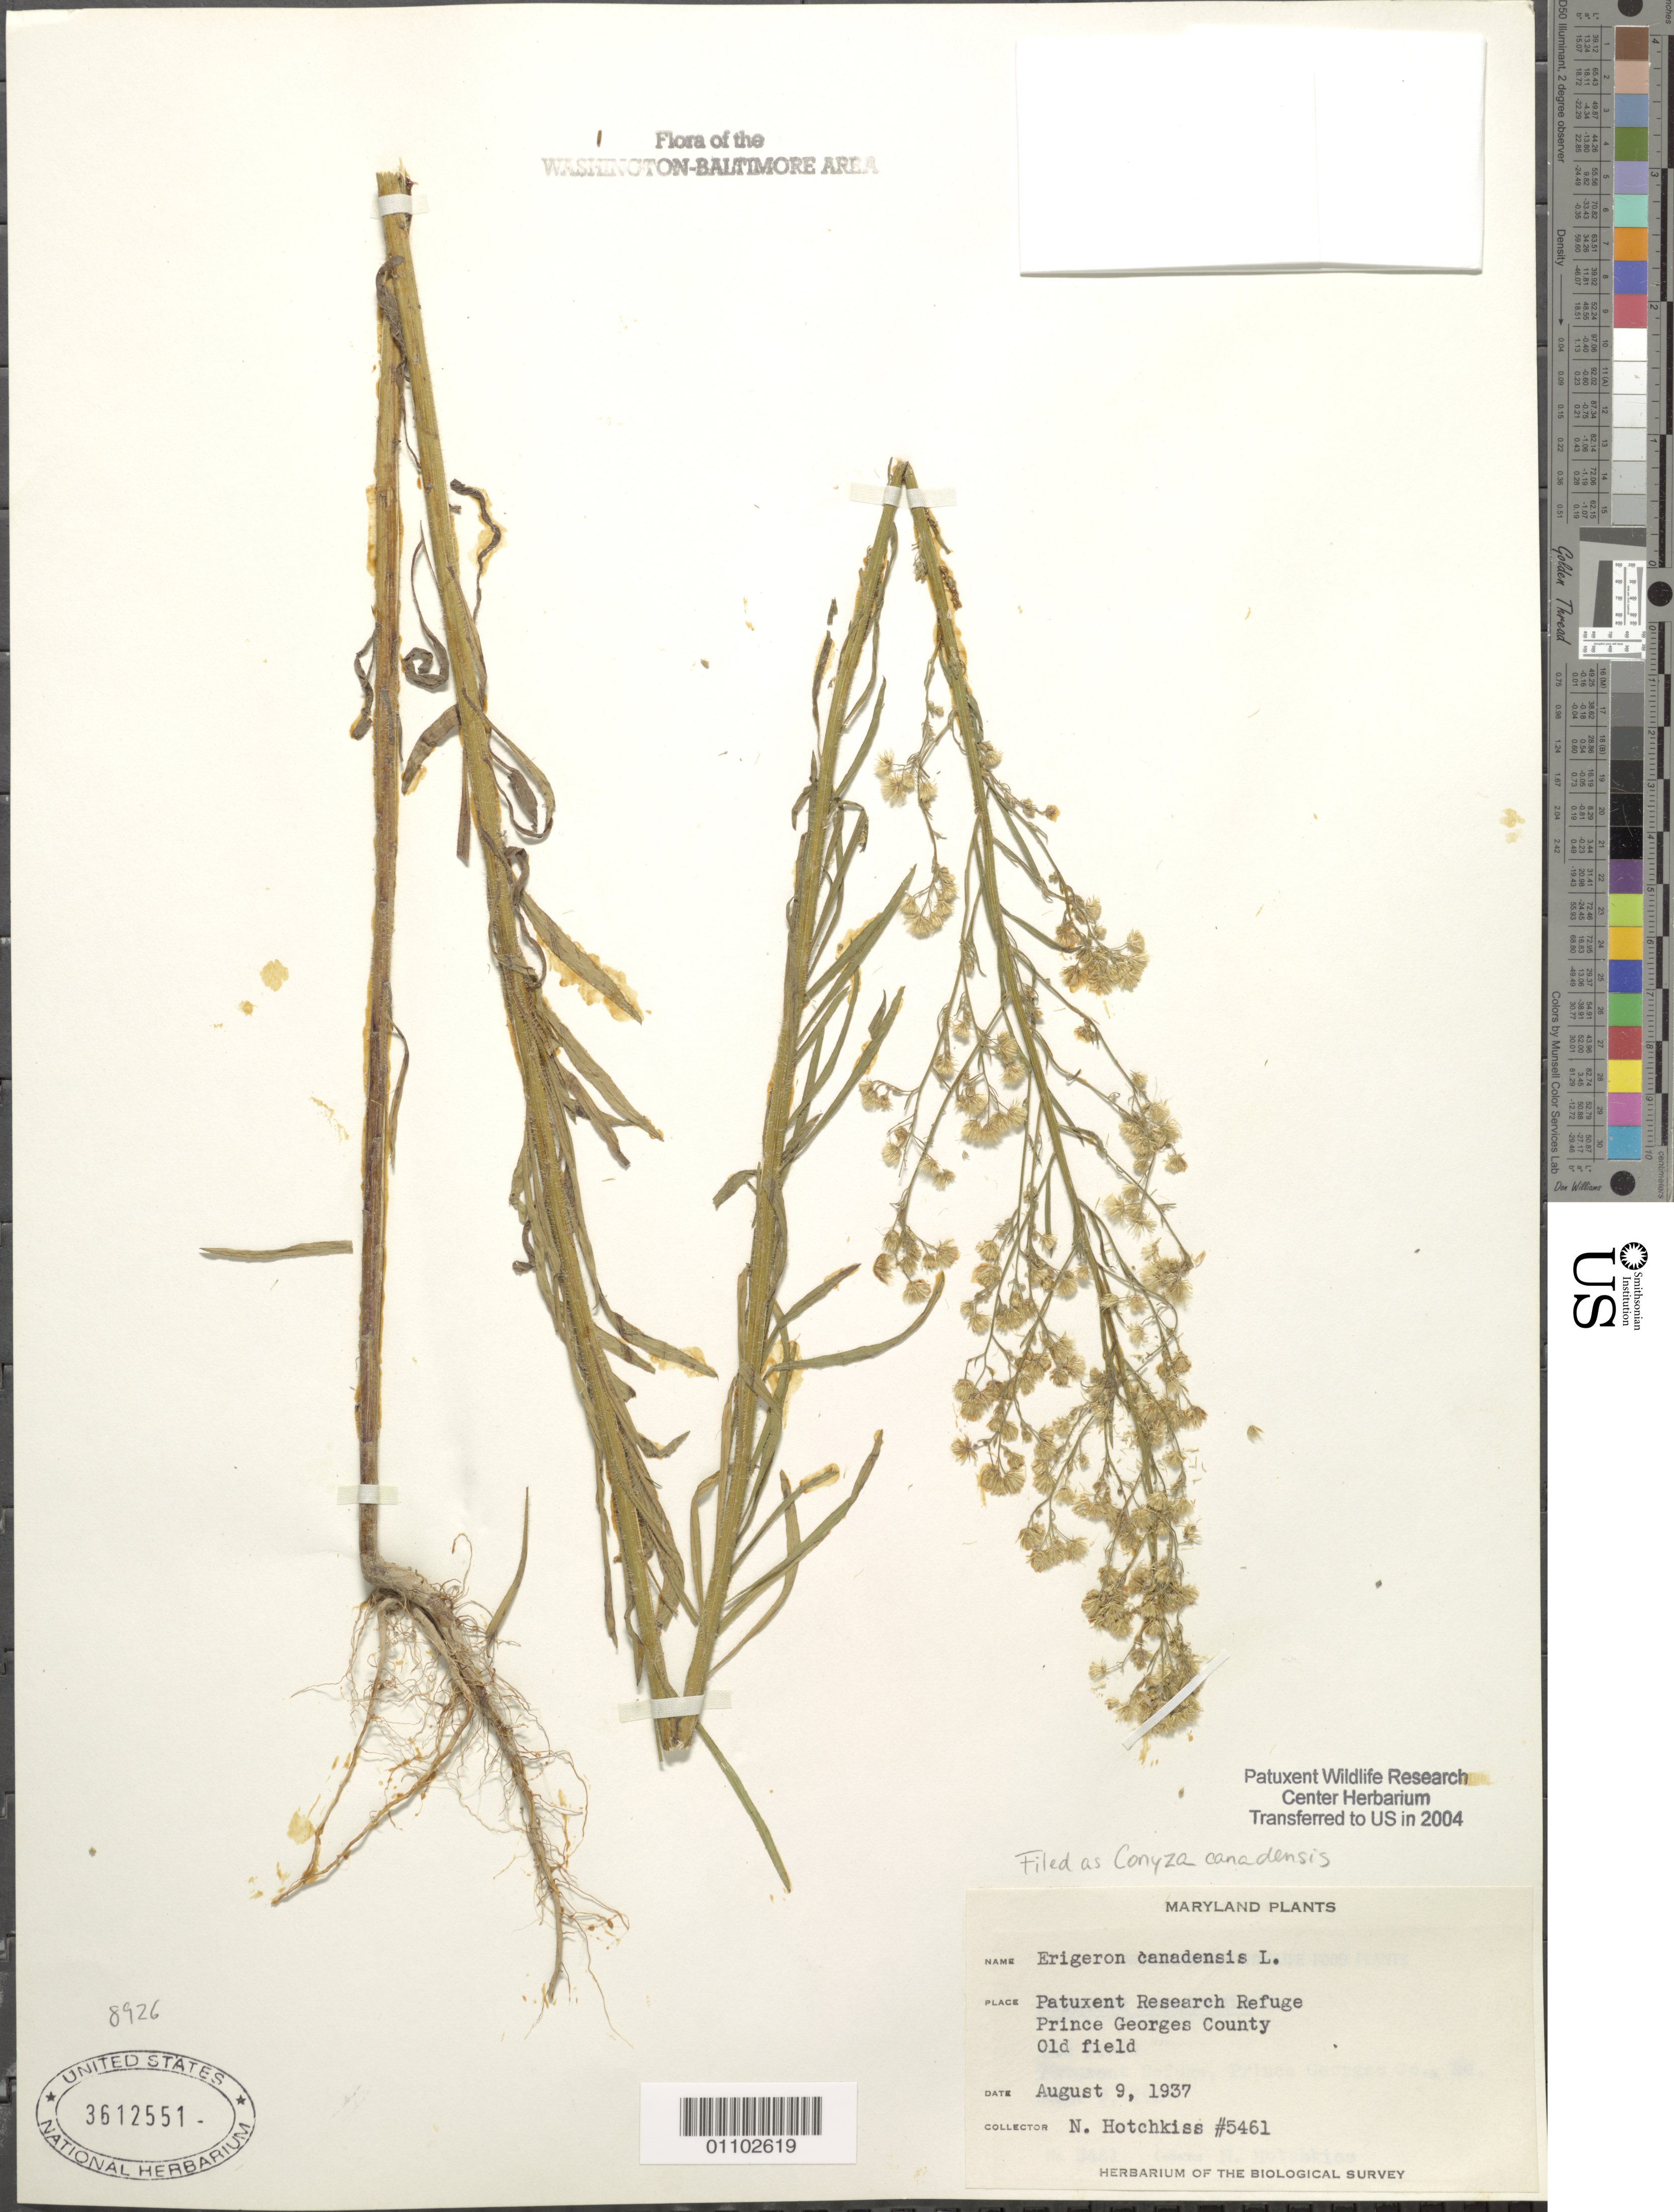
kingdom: Plantae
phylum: Tracheophyta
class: Magnoliopsida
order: Asterales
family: Asteraceae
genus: Conyza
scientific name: Conyza canadensis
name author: (L.) Cronq.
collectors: N. Hotchkiss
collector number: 5461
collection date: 1937-08-09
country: United States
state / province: Maryland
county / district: Prince George's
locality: Patuxent Research Refuge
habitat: Old field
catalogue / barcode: US 3612551